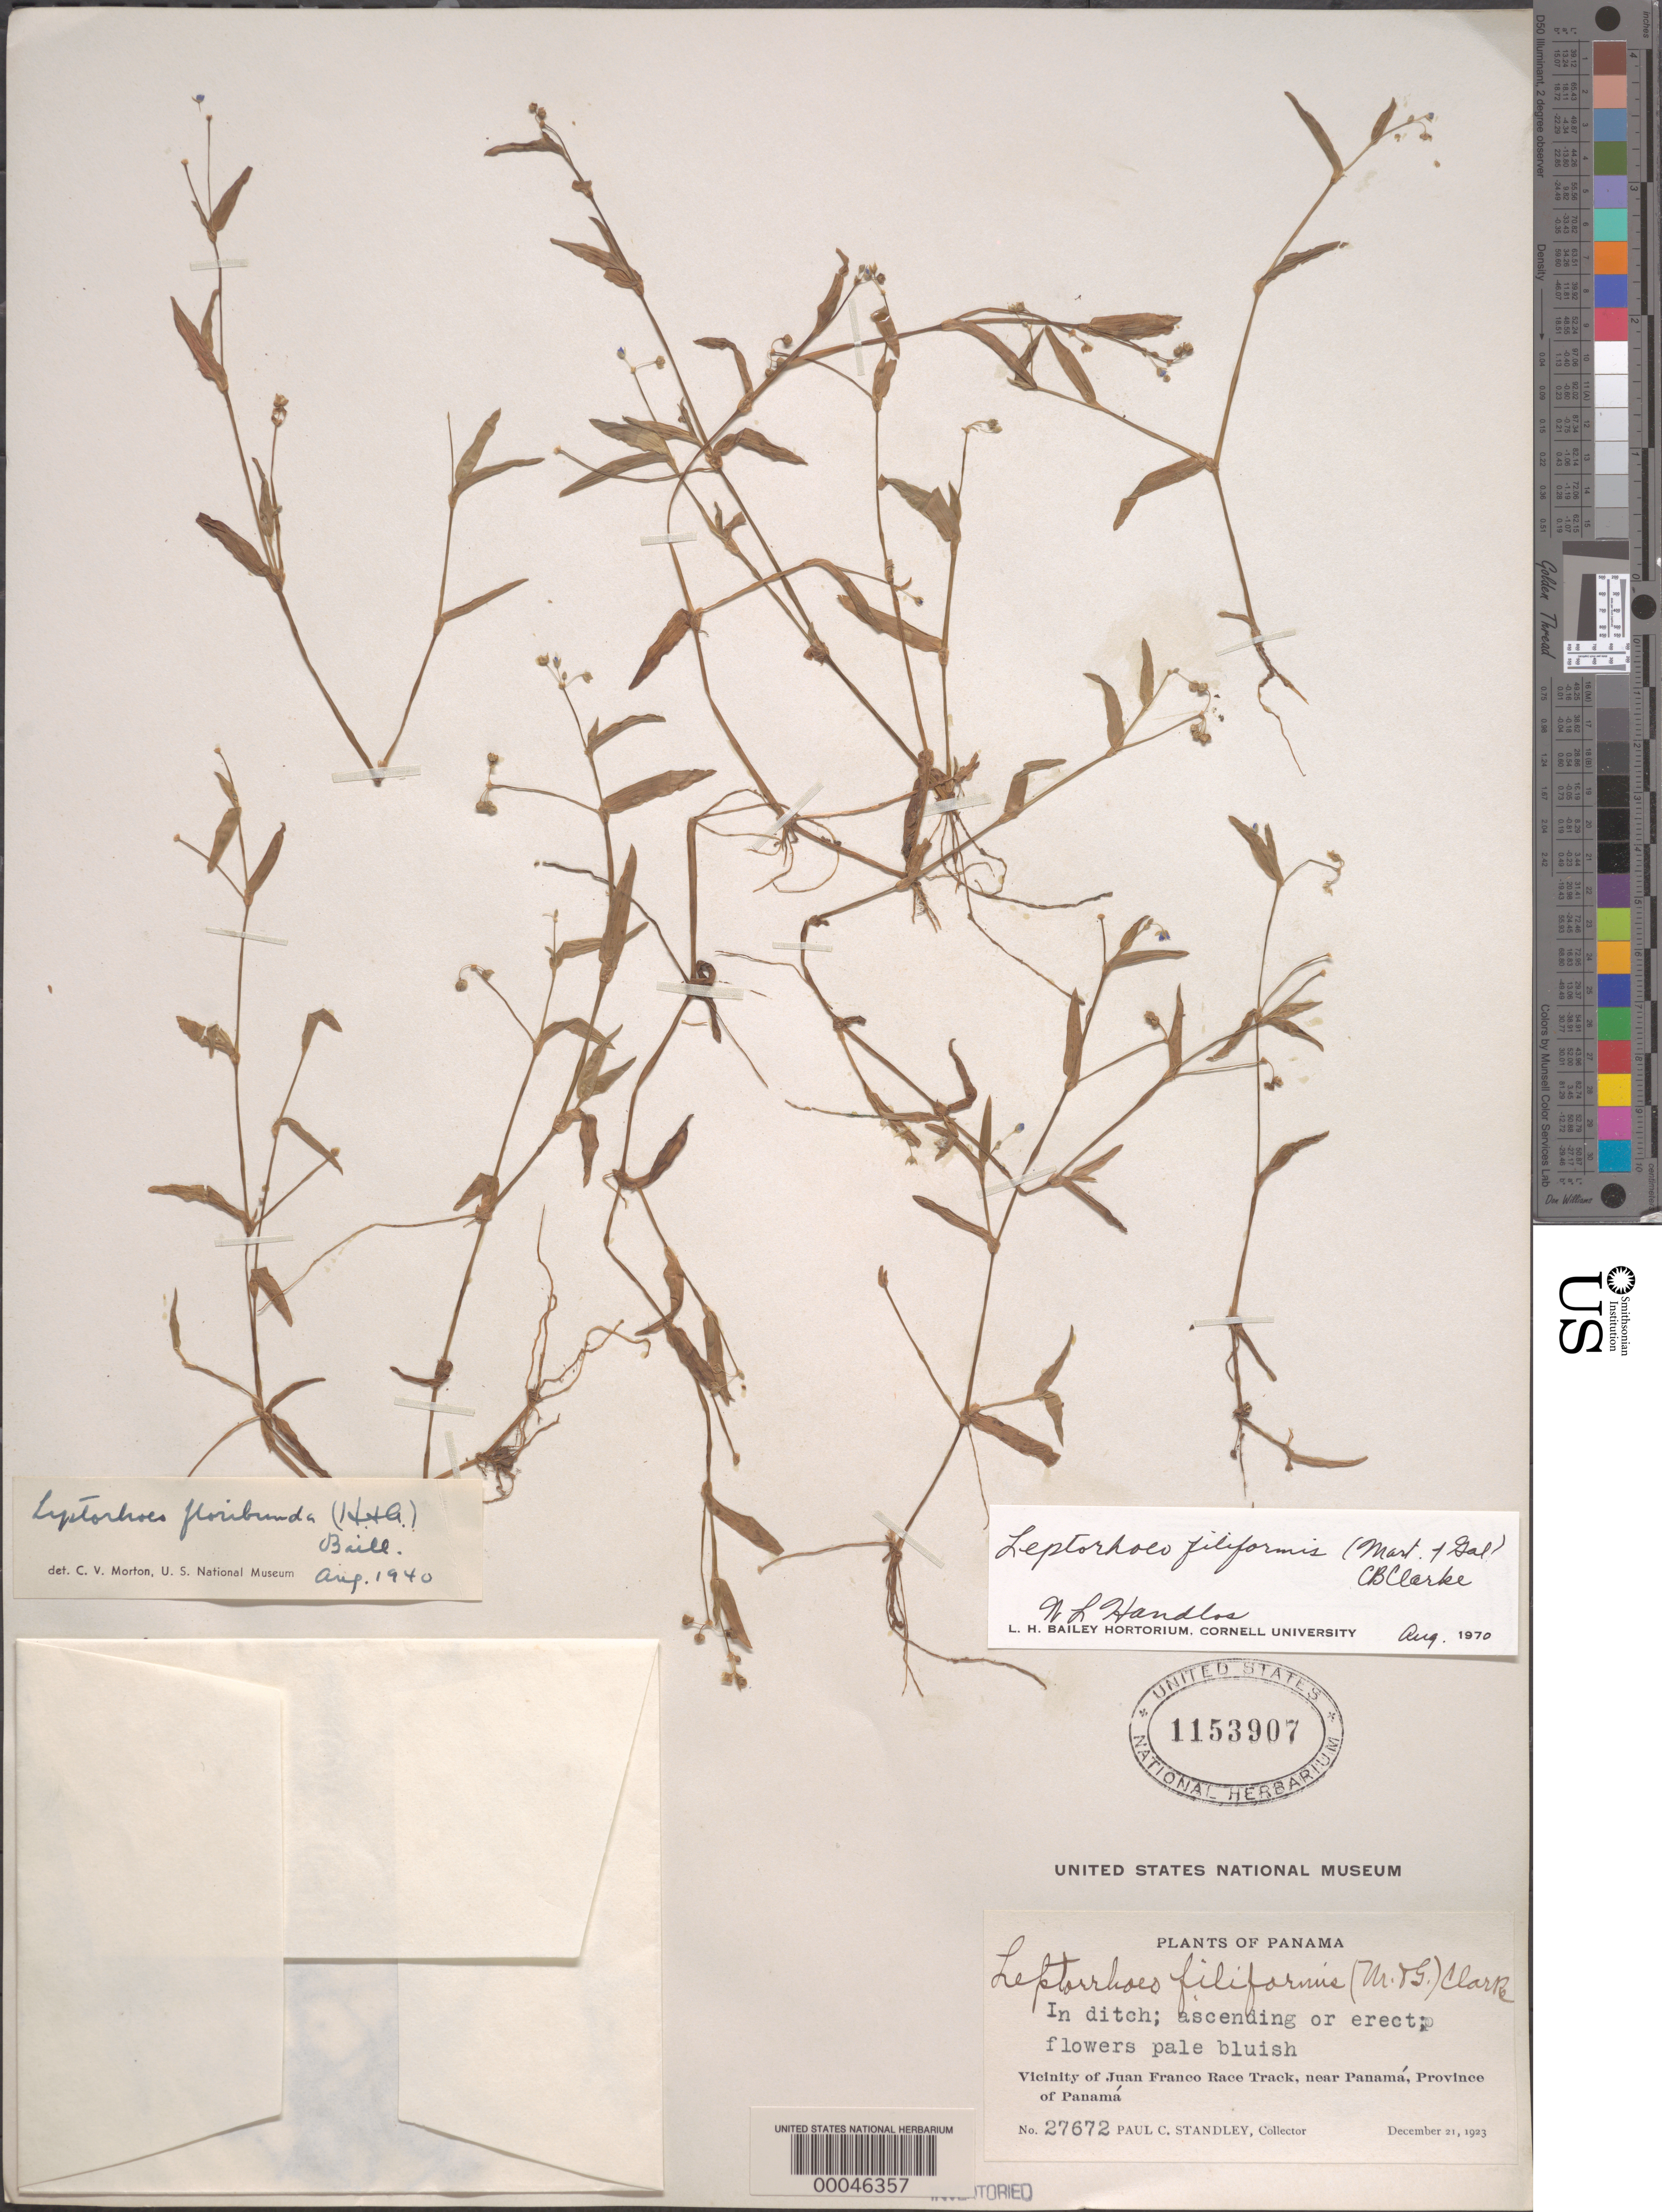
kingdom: Plantae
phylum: Tracheophyta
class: Liliopsida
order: Commelinales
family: Commelinaceae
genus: Callisia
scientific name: Callisia filiformis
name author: (M. Martens & Galeotti) D.R. Hunt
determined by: Handlos, W. L.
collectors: P. C. Standley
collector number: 27672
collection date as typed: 21 Dec 1923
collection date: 1923-12-21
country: Panama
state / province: Panamá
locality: Near Juan Franco race track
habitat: Ditch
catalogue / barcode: US 1153907